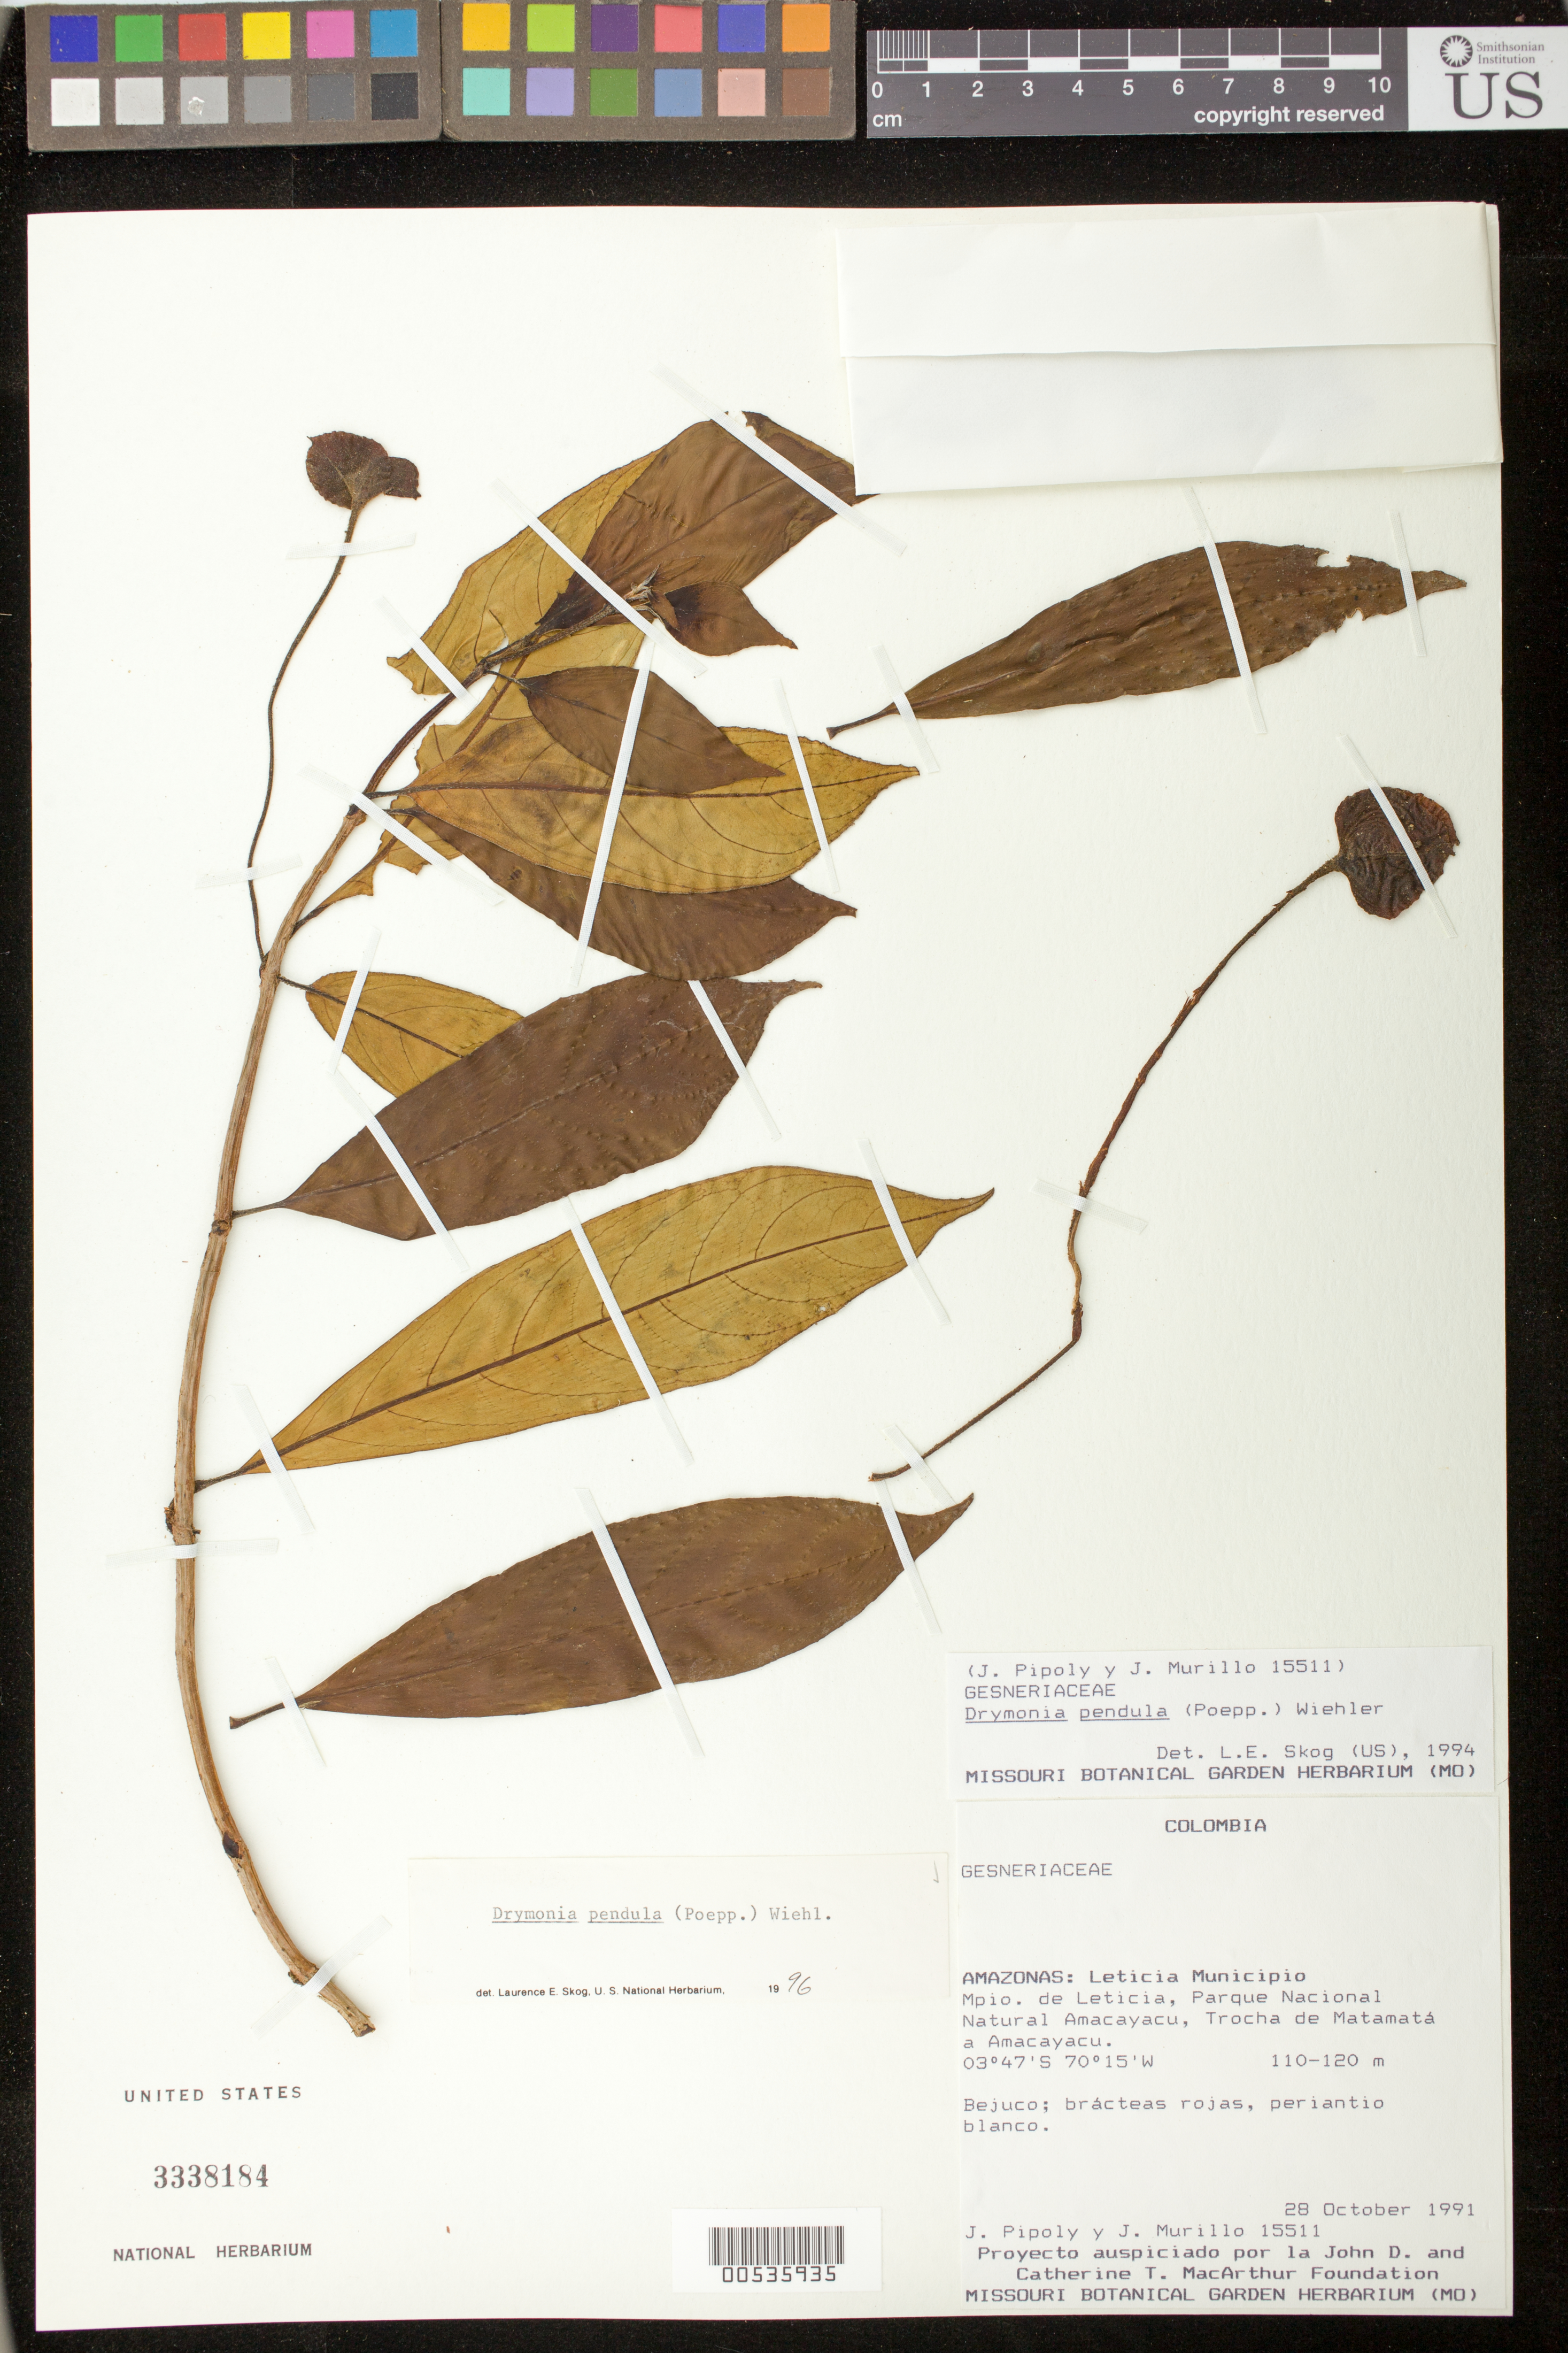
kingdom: Plantae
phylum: Tracheophyta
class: Magnoliopsida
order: Lamiales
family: Gesneriaceae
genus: Drymonia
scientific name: Drymonia pendula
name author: (Poepp.) Wiehler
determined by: Skog, Laurence E.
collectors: J. J. Pipoly & J. C. Murillo-A.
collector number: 15511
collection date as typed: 28 Oct 1991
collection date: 1991-10-28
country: Colombia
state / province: Amazônas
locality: Mpio. de Leticia, Parque Nacional Natural Amacayacu, Trocha de Matamatá a Amacayacu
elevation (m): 110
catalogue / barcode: US 3338184